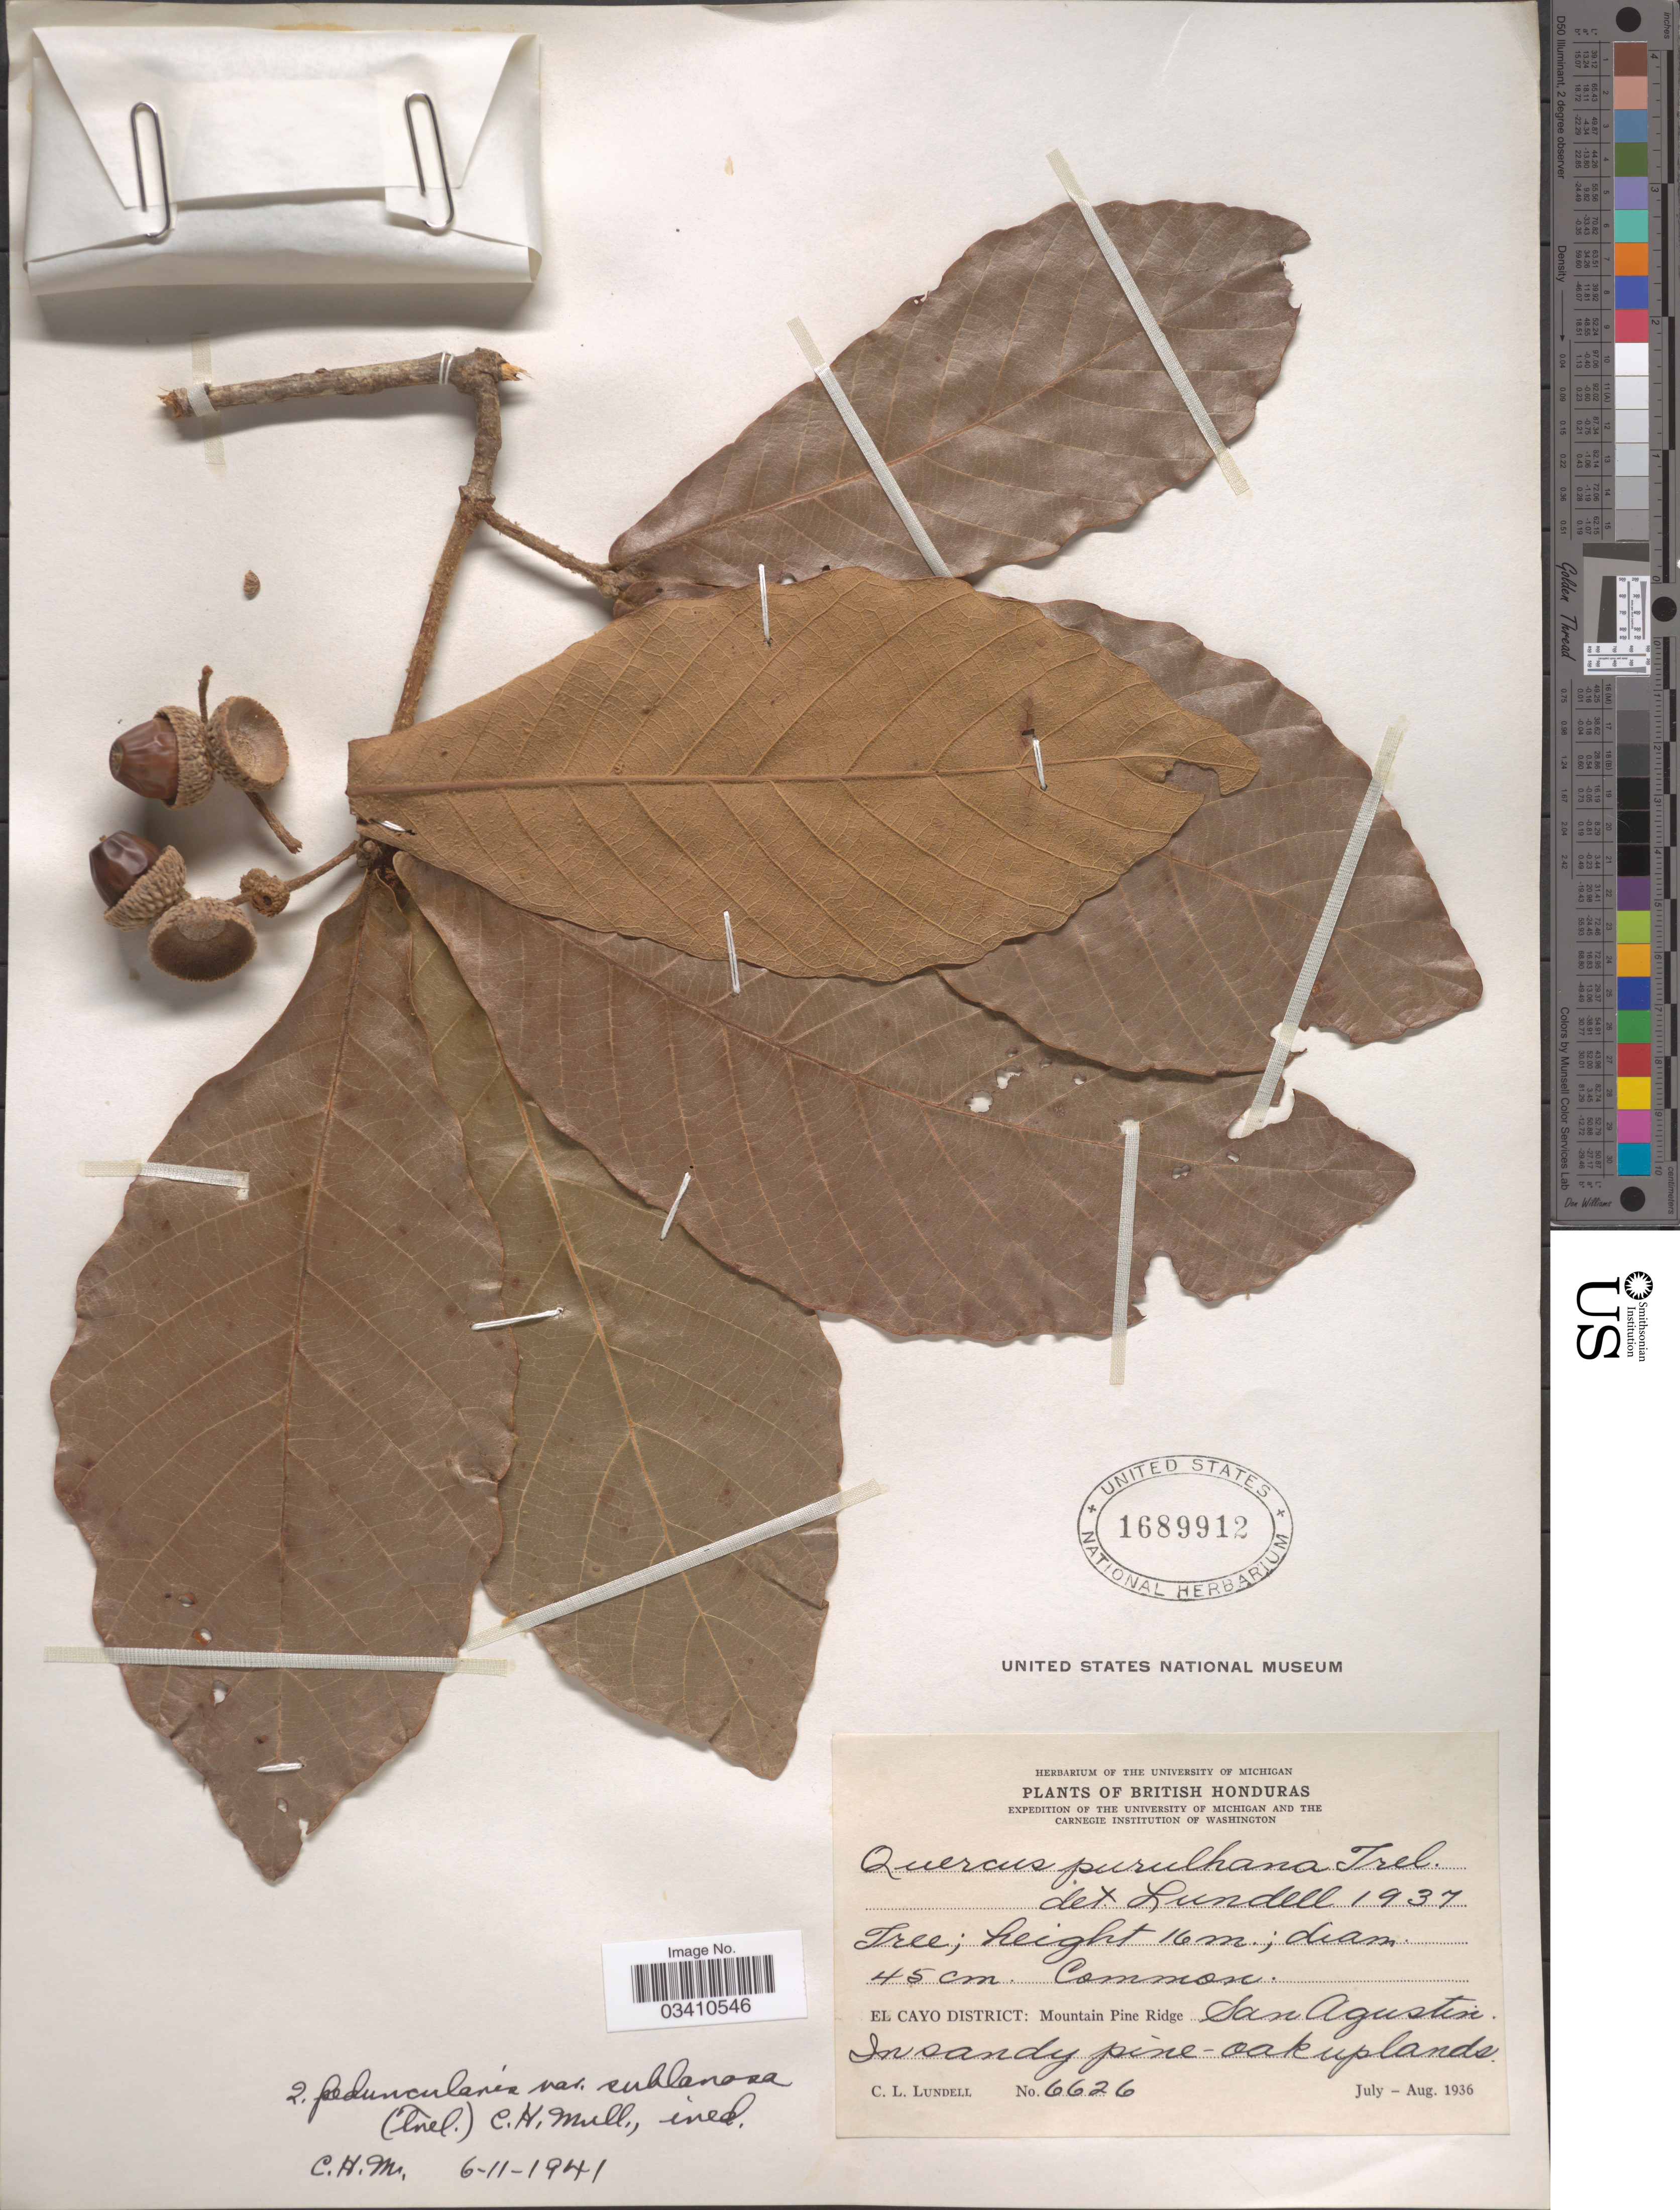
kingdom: Plantae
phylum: Tracheophyta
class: Magnoliopsida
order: Fagales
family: Fagaceae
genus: Quercus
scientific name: Quercus peduncularis var. sublanosa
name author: (Trel.) C.H. Müll.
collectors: C. L. Lundell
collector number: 6626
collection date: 1936-07/1936-08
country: Belize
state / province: Cayo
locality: British Honduras. El Cayo District: Mountain Pine Ridge. San Agustin.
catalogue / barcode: US 1689912